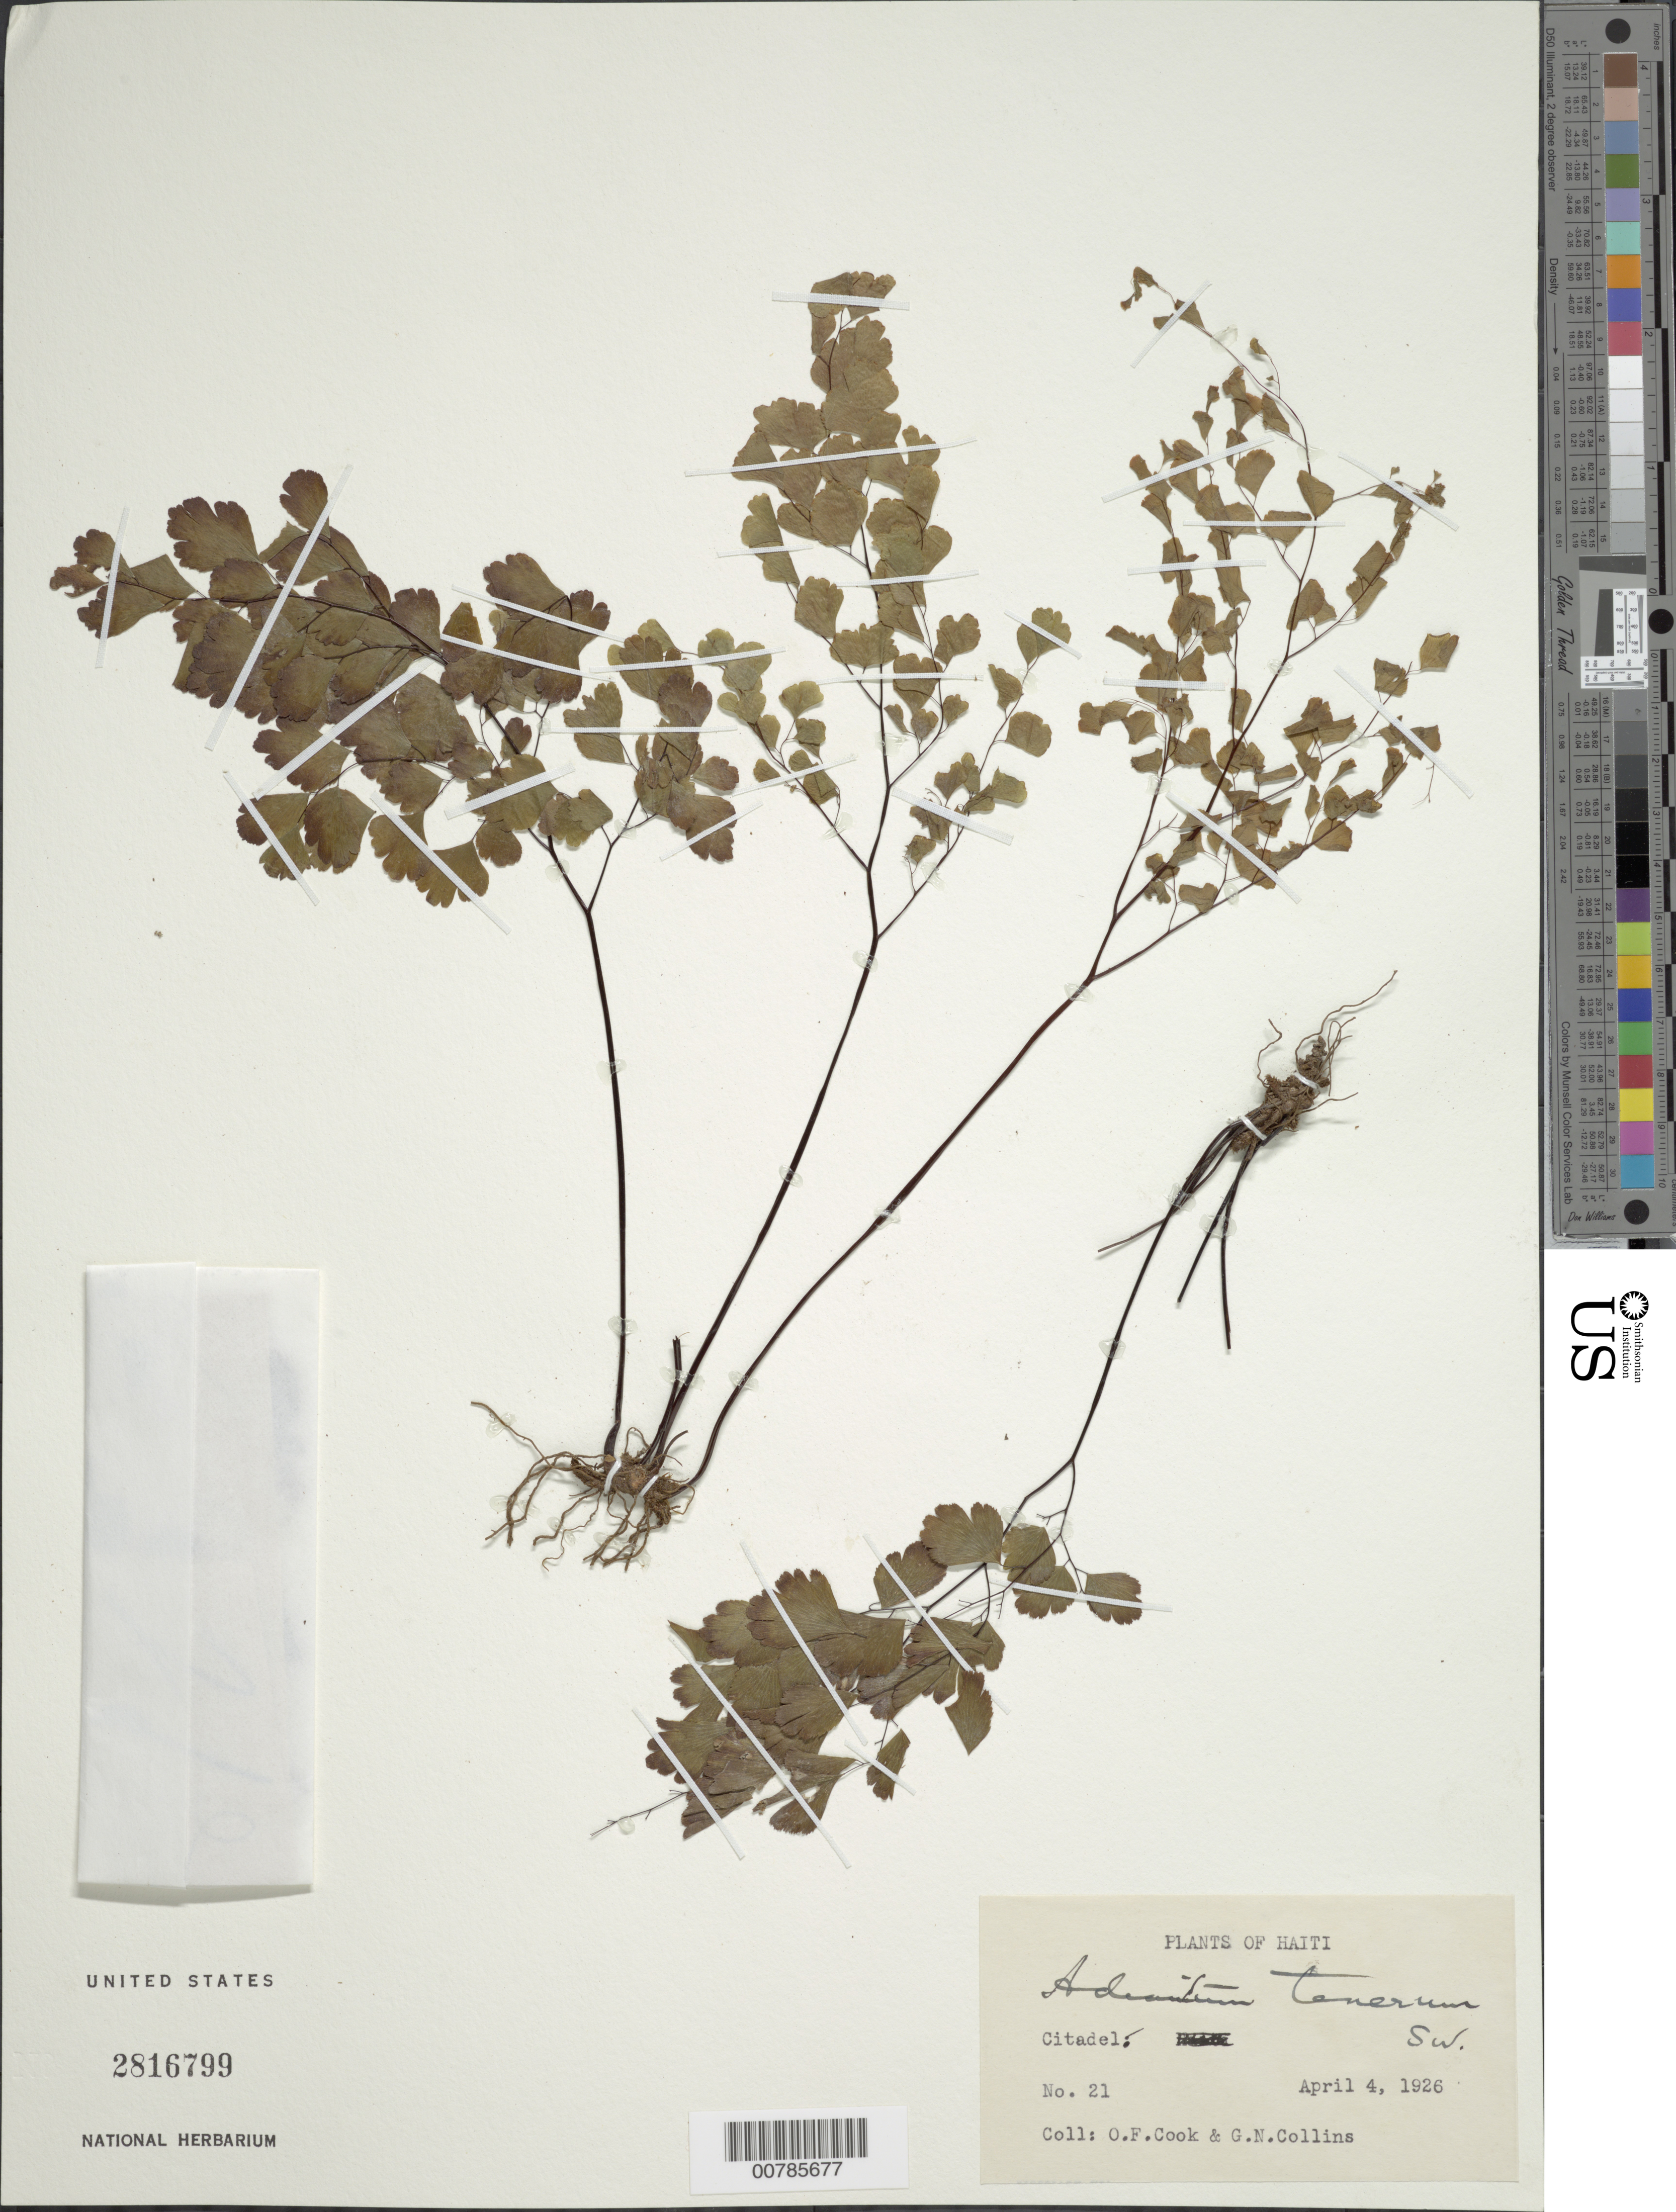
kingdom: Plantae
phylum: Tracheophyta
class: Polypodiopsida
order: Polypodiales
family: Pteridaceae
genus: Adiantum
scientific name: Adiantum tenerum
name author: Sw.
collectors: O. F. Cook & G. N. Collins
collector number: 21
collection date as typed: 04 Apr 1926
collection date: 1926-04-04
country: Haiti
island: Hispaniola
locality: Citadel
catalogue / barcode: US 2816799